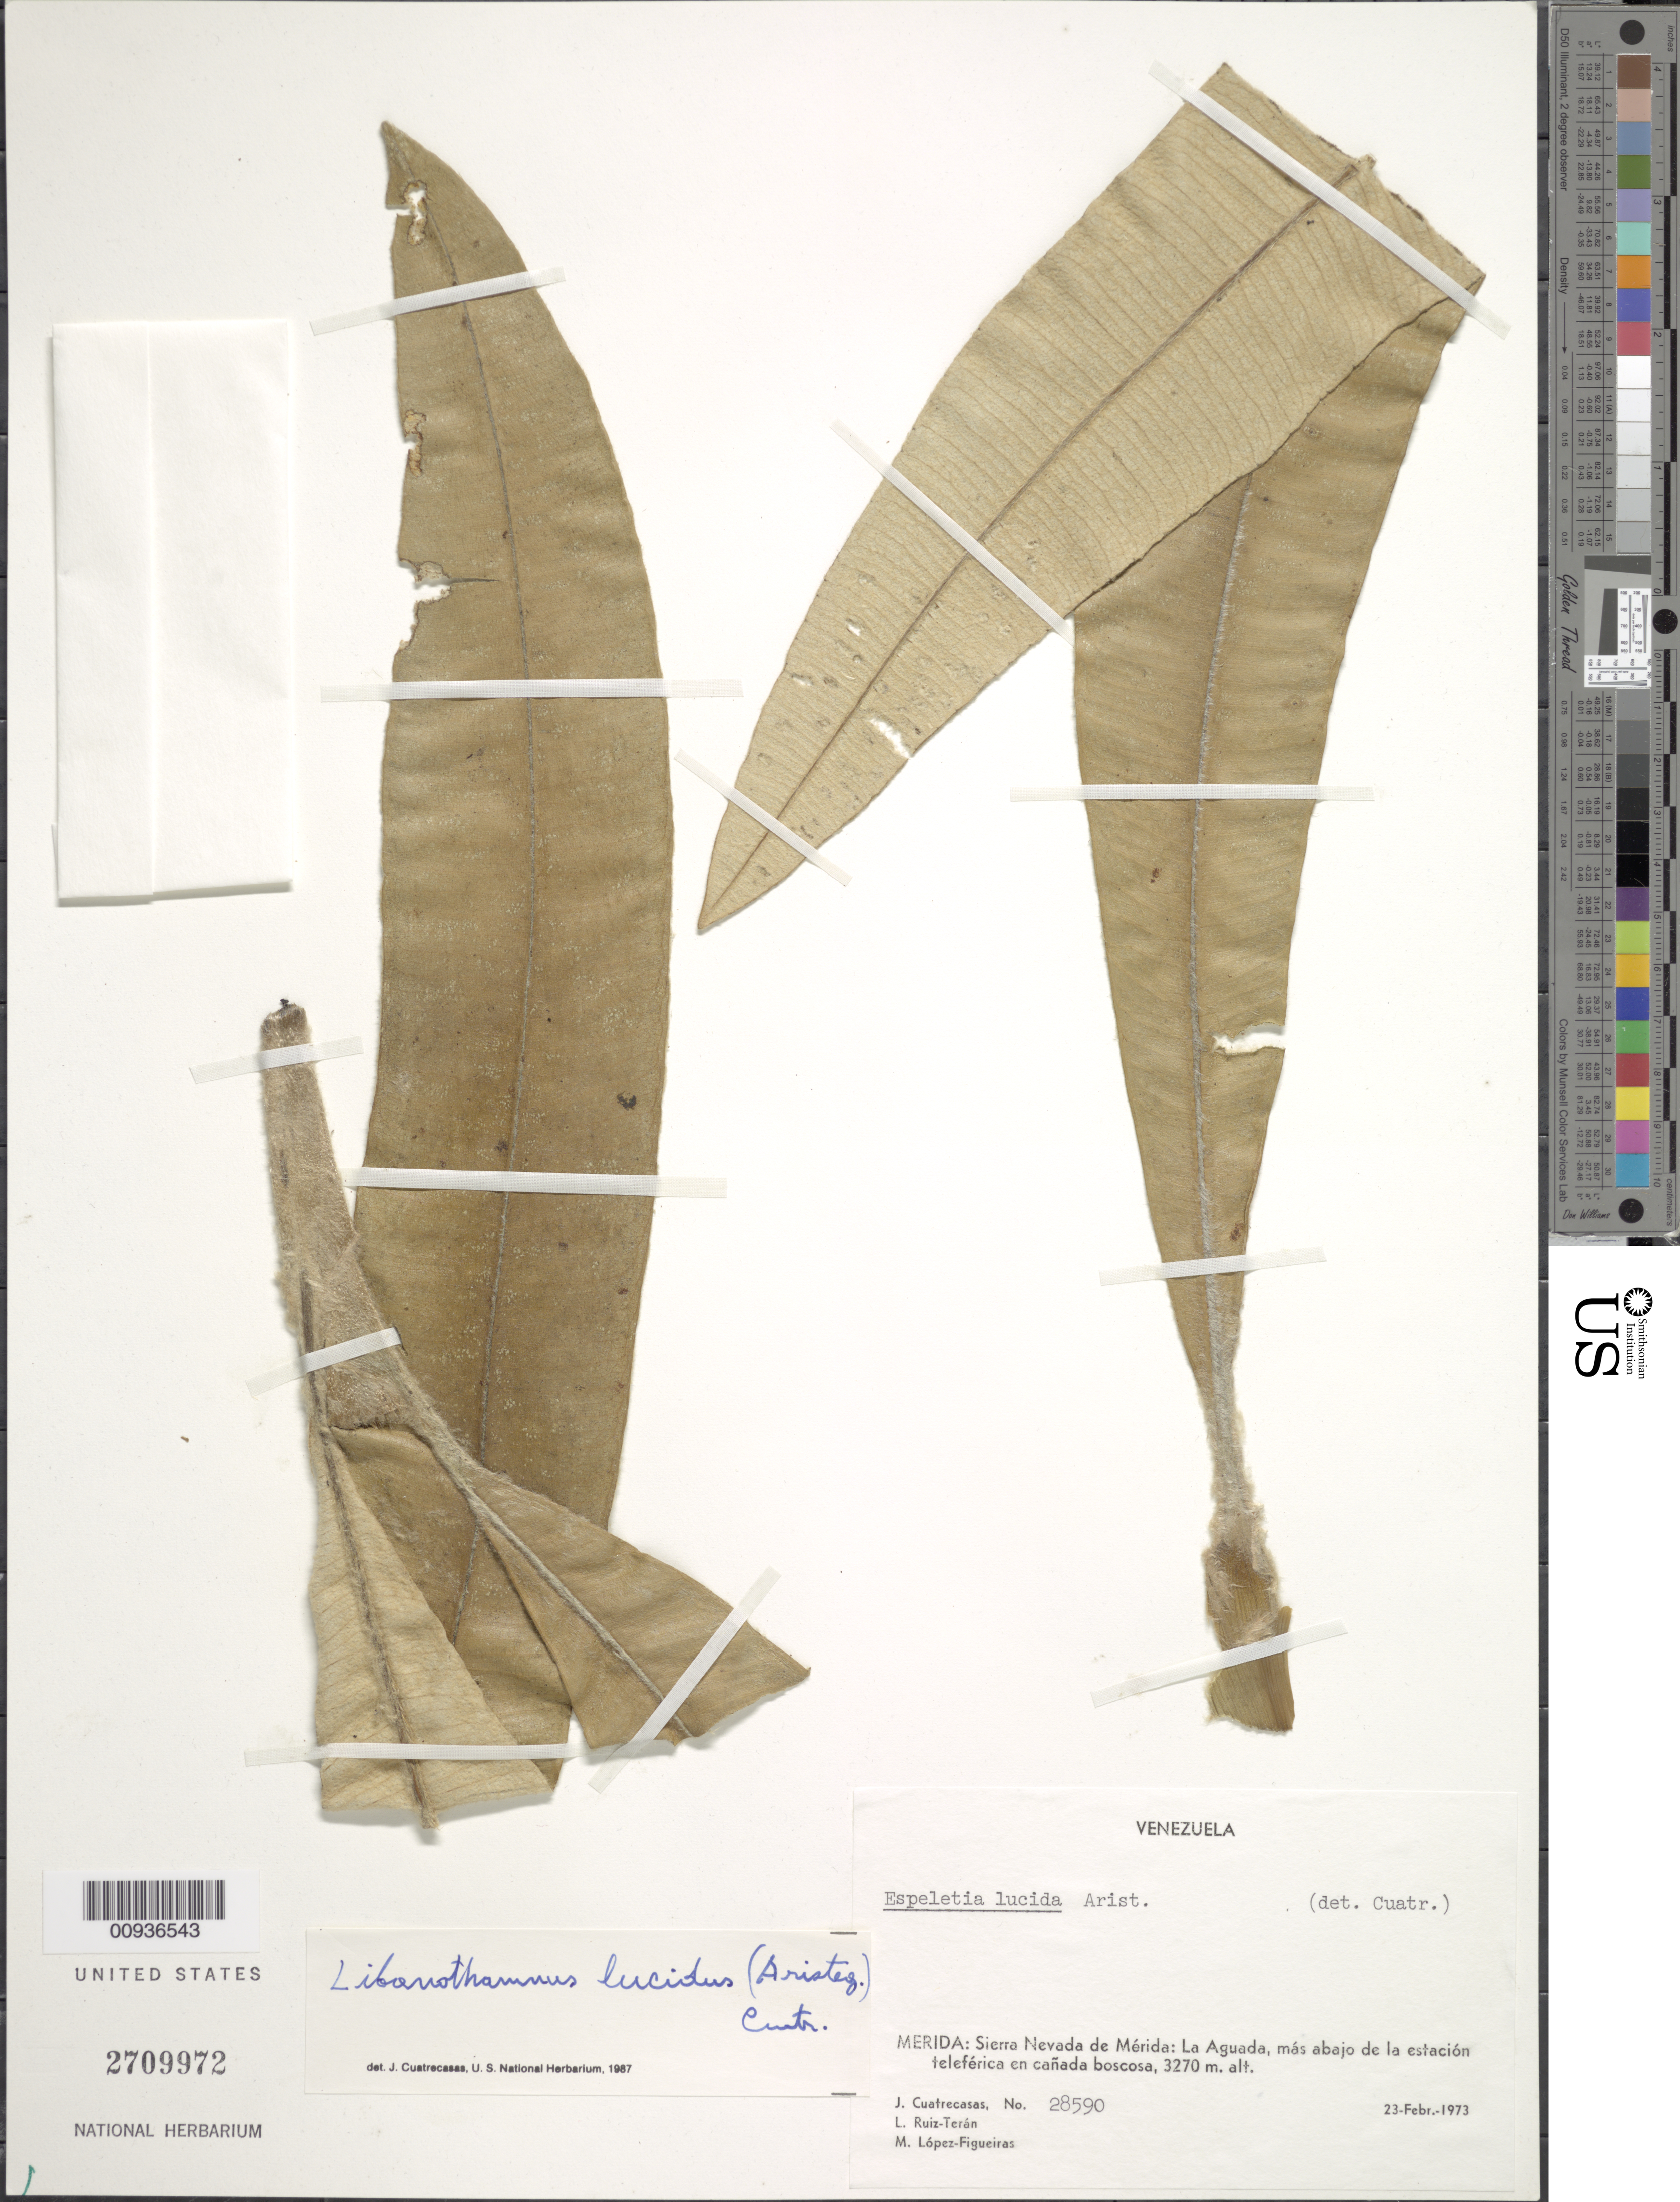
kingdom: Plantae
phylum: Tracheophyta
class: Magnoliopsida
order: Asterales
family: Asteraceae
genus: Libanothamnus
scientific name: Libanothamnus lucidus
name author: Cuatrec.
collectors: J. Cuatrecasas, L. E. Ruíz-Terán & M. López Figueiras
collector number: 28590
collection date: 1973-02-23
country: Venezuela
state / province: Mérida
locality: Sierra Nevada de Merida, La Aguada, mas abajo de la estacion teleferica en canada boscosa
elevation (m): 3270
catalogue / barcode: US 2709972